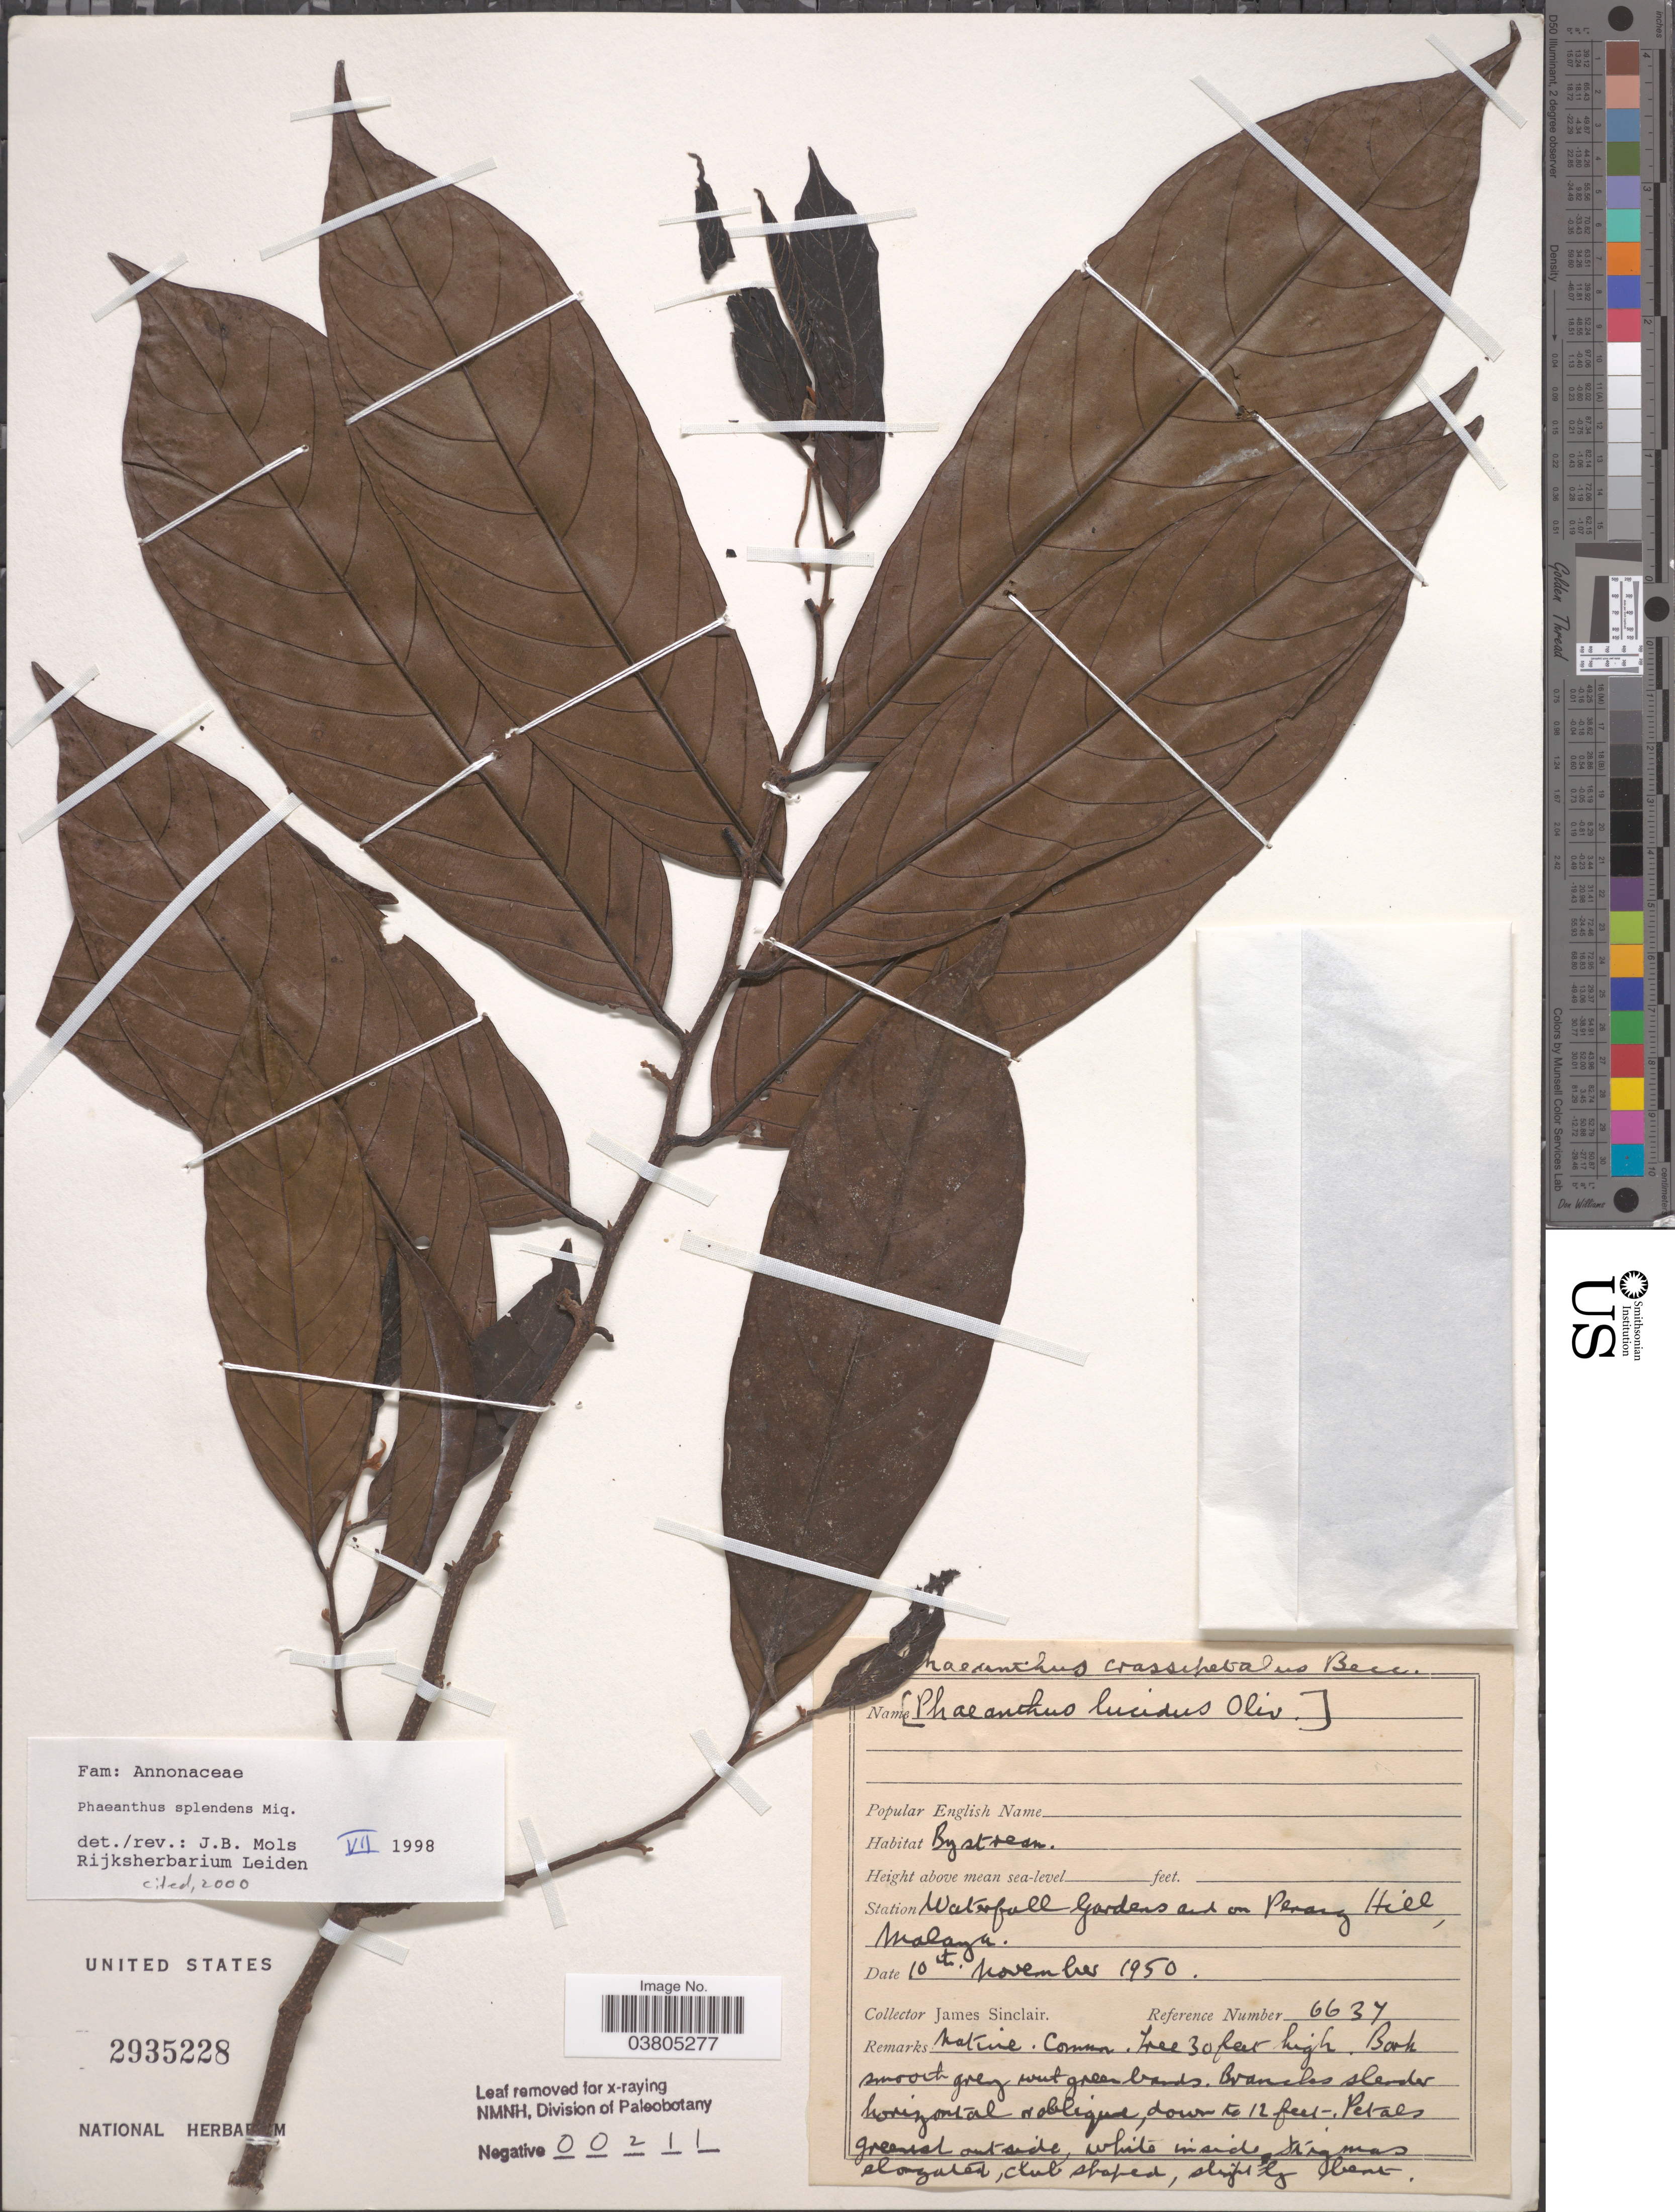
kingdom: Plantae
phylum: Tracheophyta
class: Magnoliopsida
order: Magnoliales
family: Annonaceae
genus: Phaeanthus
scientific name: Phaeanthus splendens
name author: Miq.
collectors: J. Sinclair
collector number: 6637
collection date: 1950-11-10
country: Malaysia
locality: Station Waterfall Gardens and on Penang Hill, Malaya.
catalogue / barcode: US 2935228